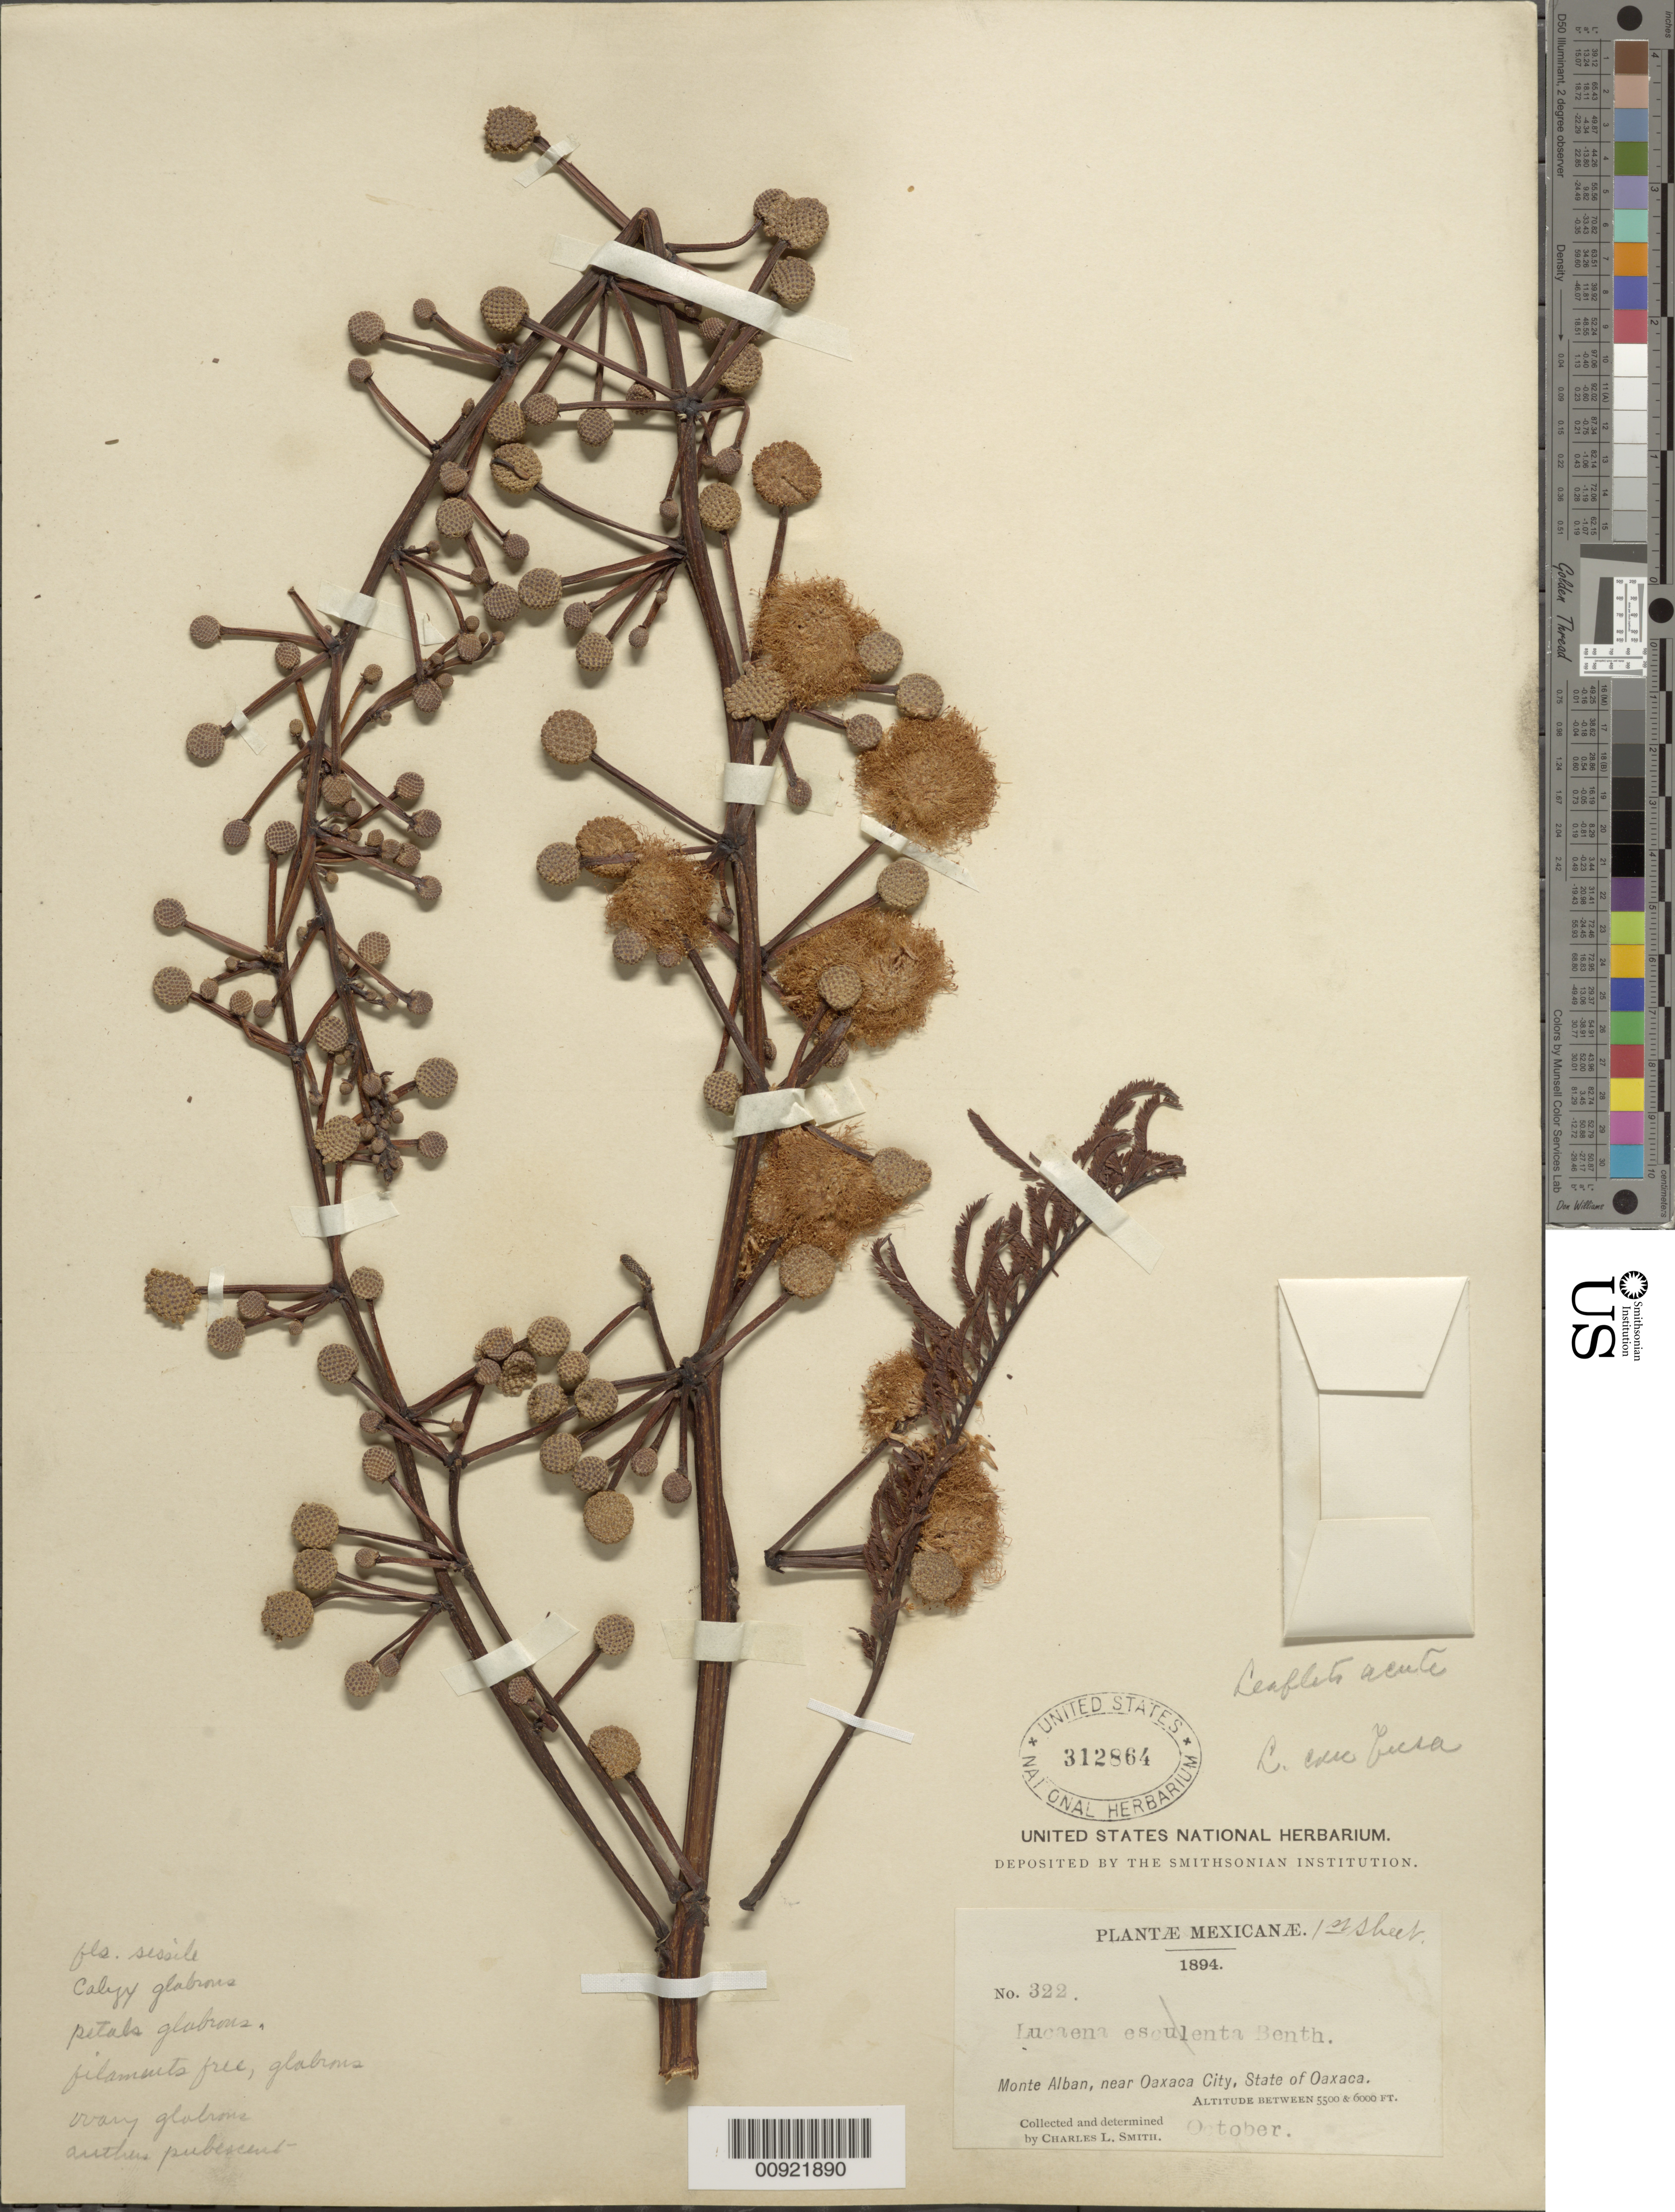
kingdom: Plantae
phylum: Tracheophyta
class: Magnoliopsida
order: Fabales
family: Fabaceae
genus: Leucaena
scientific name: Leucaena esculenta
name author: (Moc. & Sessé ex DC.) Benth.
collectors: C. L. Smith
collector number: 322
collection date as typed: Oct 1894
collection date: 1894-10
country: Mexico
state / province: Oaxaca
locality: Monte Alban, near Oaxaca City, State of Oaxaca.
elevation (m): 1676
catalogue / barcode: US 312864